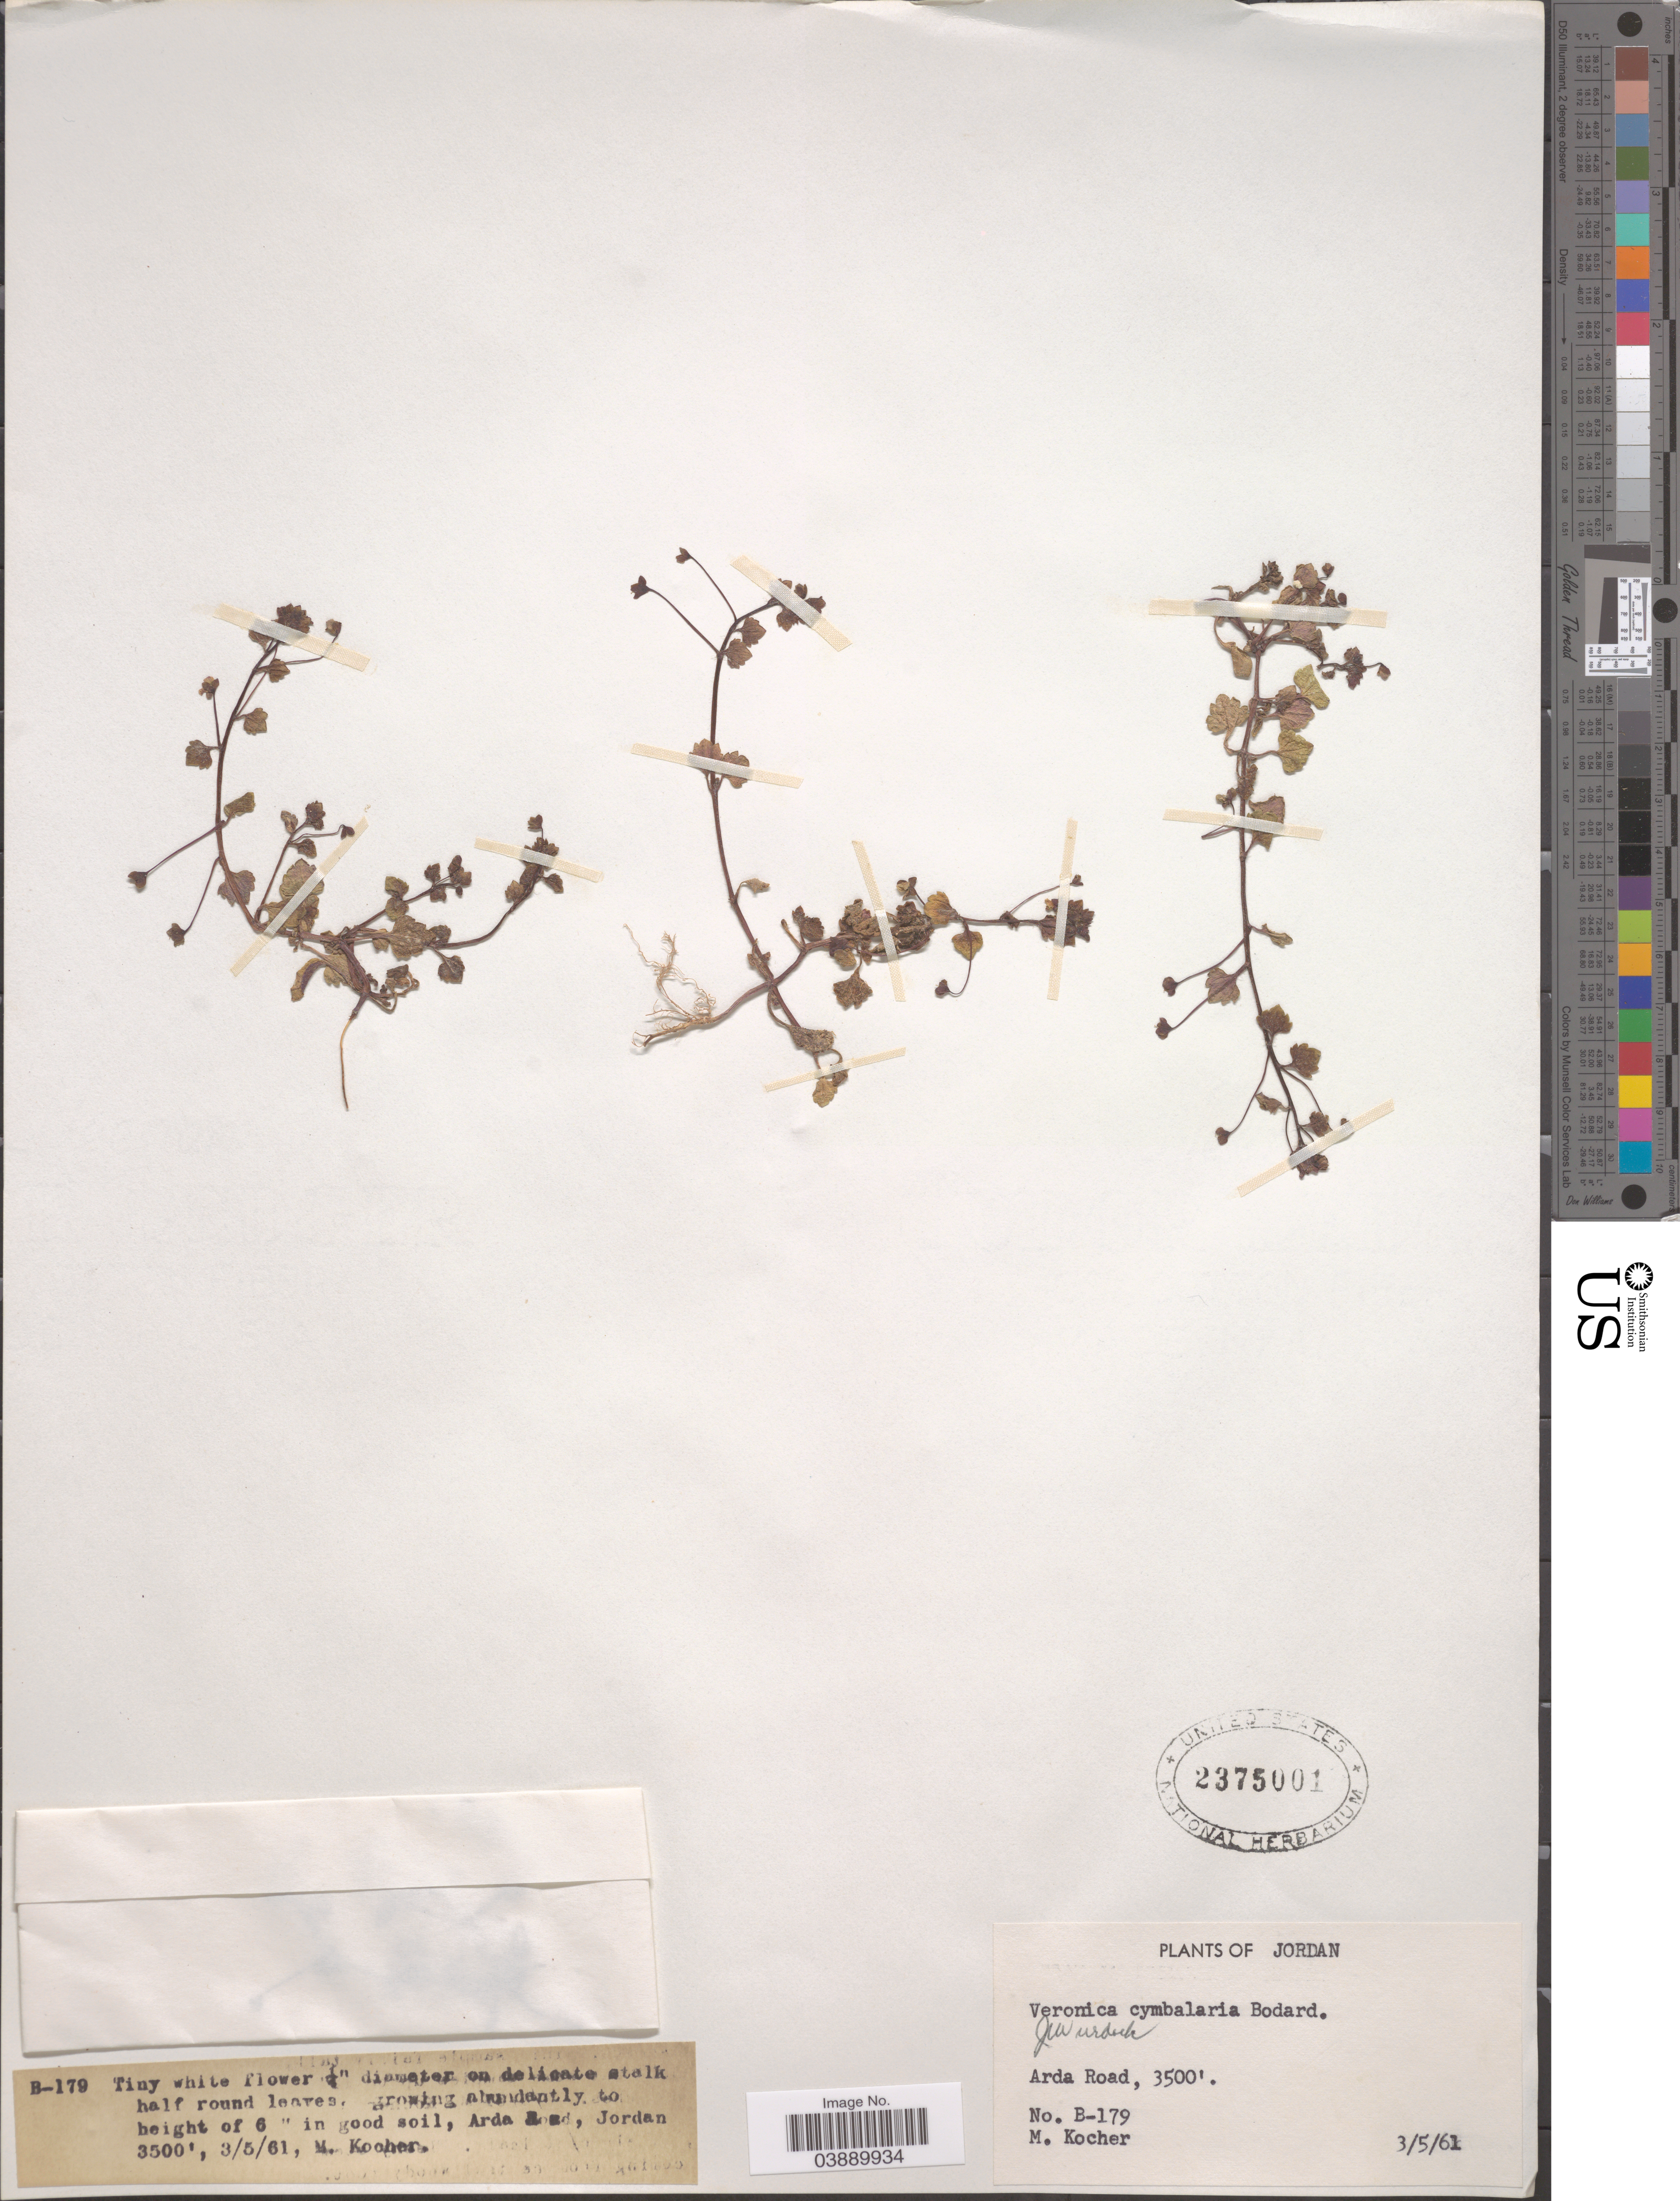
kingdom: Plantae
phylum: Tracheophyta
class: Magnoliopsida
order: Lamiales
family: Plantaginaceae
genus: Veronica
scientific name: Veronica cymbalaria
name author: M. Bodard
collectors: M. Kocher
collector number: B-179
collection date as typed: Transcribed d/m/y: 3/5/61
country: Jordan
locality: Arda Road.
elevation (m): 1067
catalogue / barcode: US 2375001